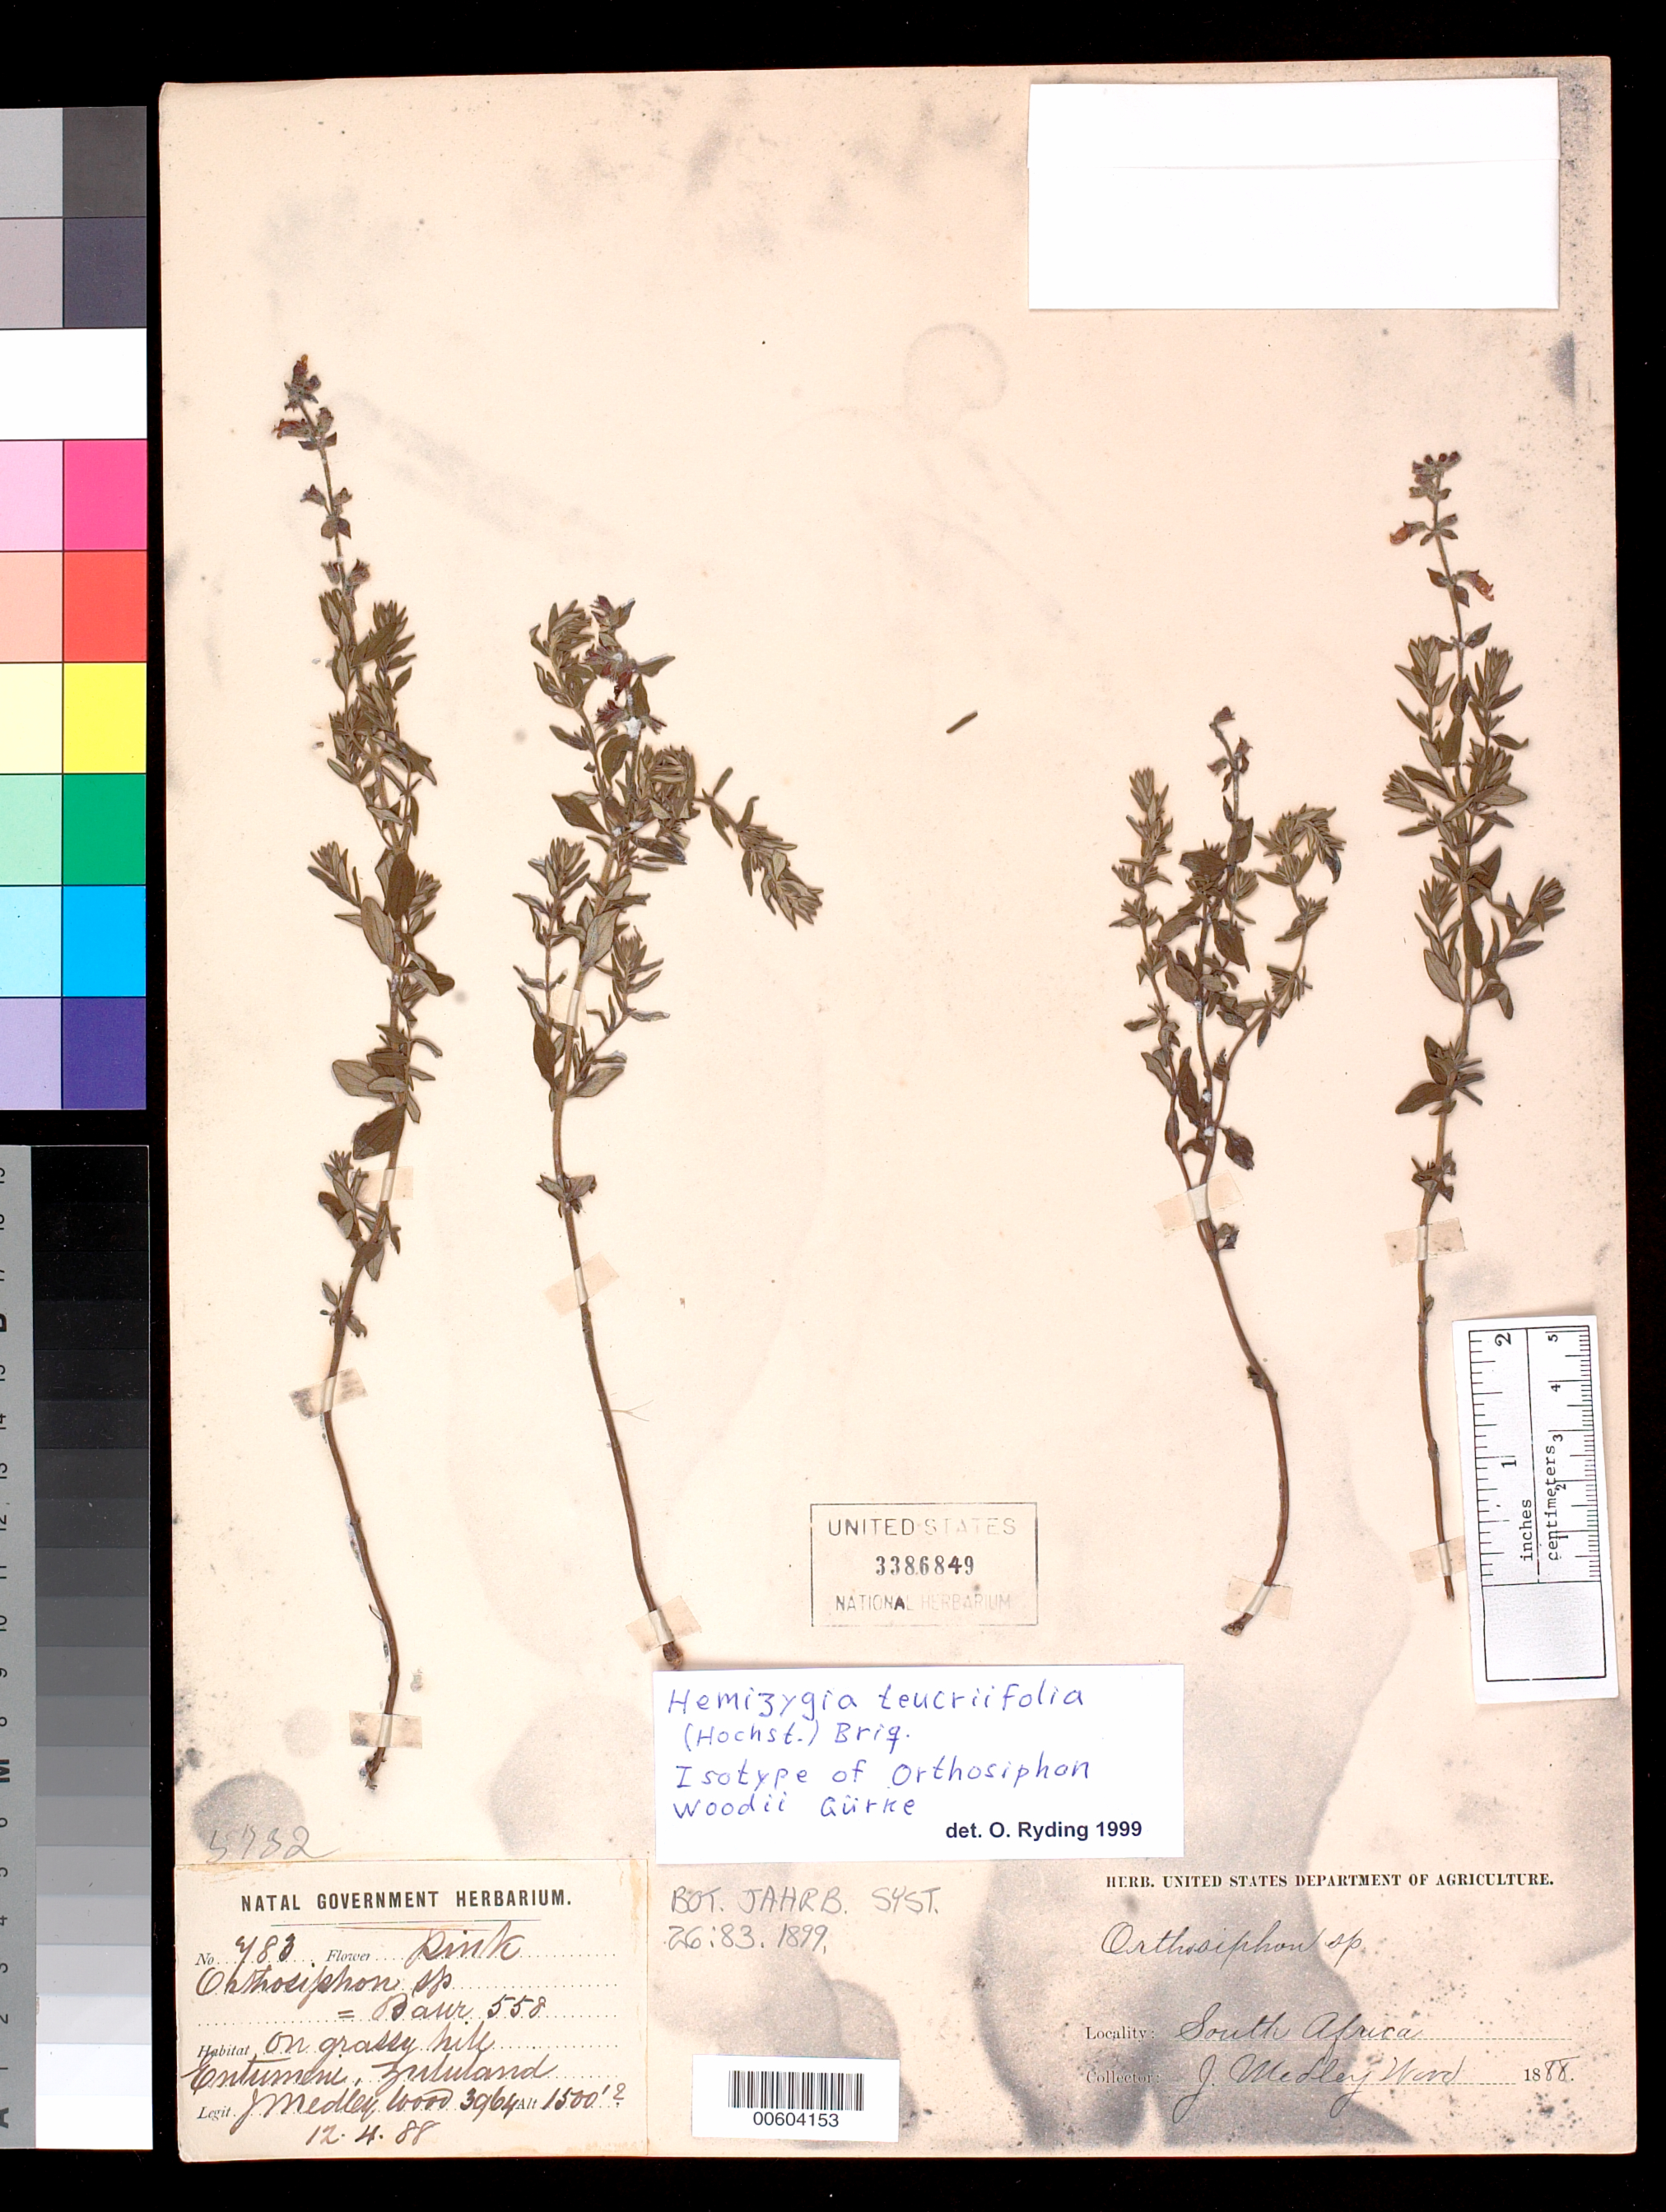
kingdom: Plantae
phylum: Tracheophyta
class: Magnoliopsida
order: Lamiales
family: Lamiaceae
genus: Orthosiphon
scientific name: Orthosiphon woodii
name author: Guerke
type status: Isotype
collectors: J. M. Wood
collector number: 783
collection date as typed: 12 Apr 1888 or 04 Dec 1888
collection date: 1888-04-12 or 1888-12-04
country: South Africa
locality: Entumeni, Zululand.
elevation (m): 457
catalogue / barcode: US 3386849